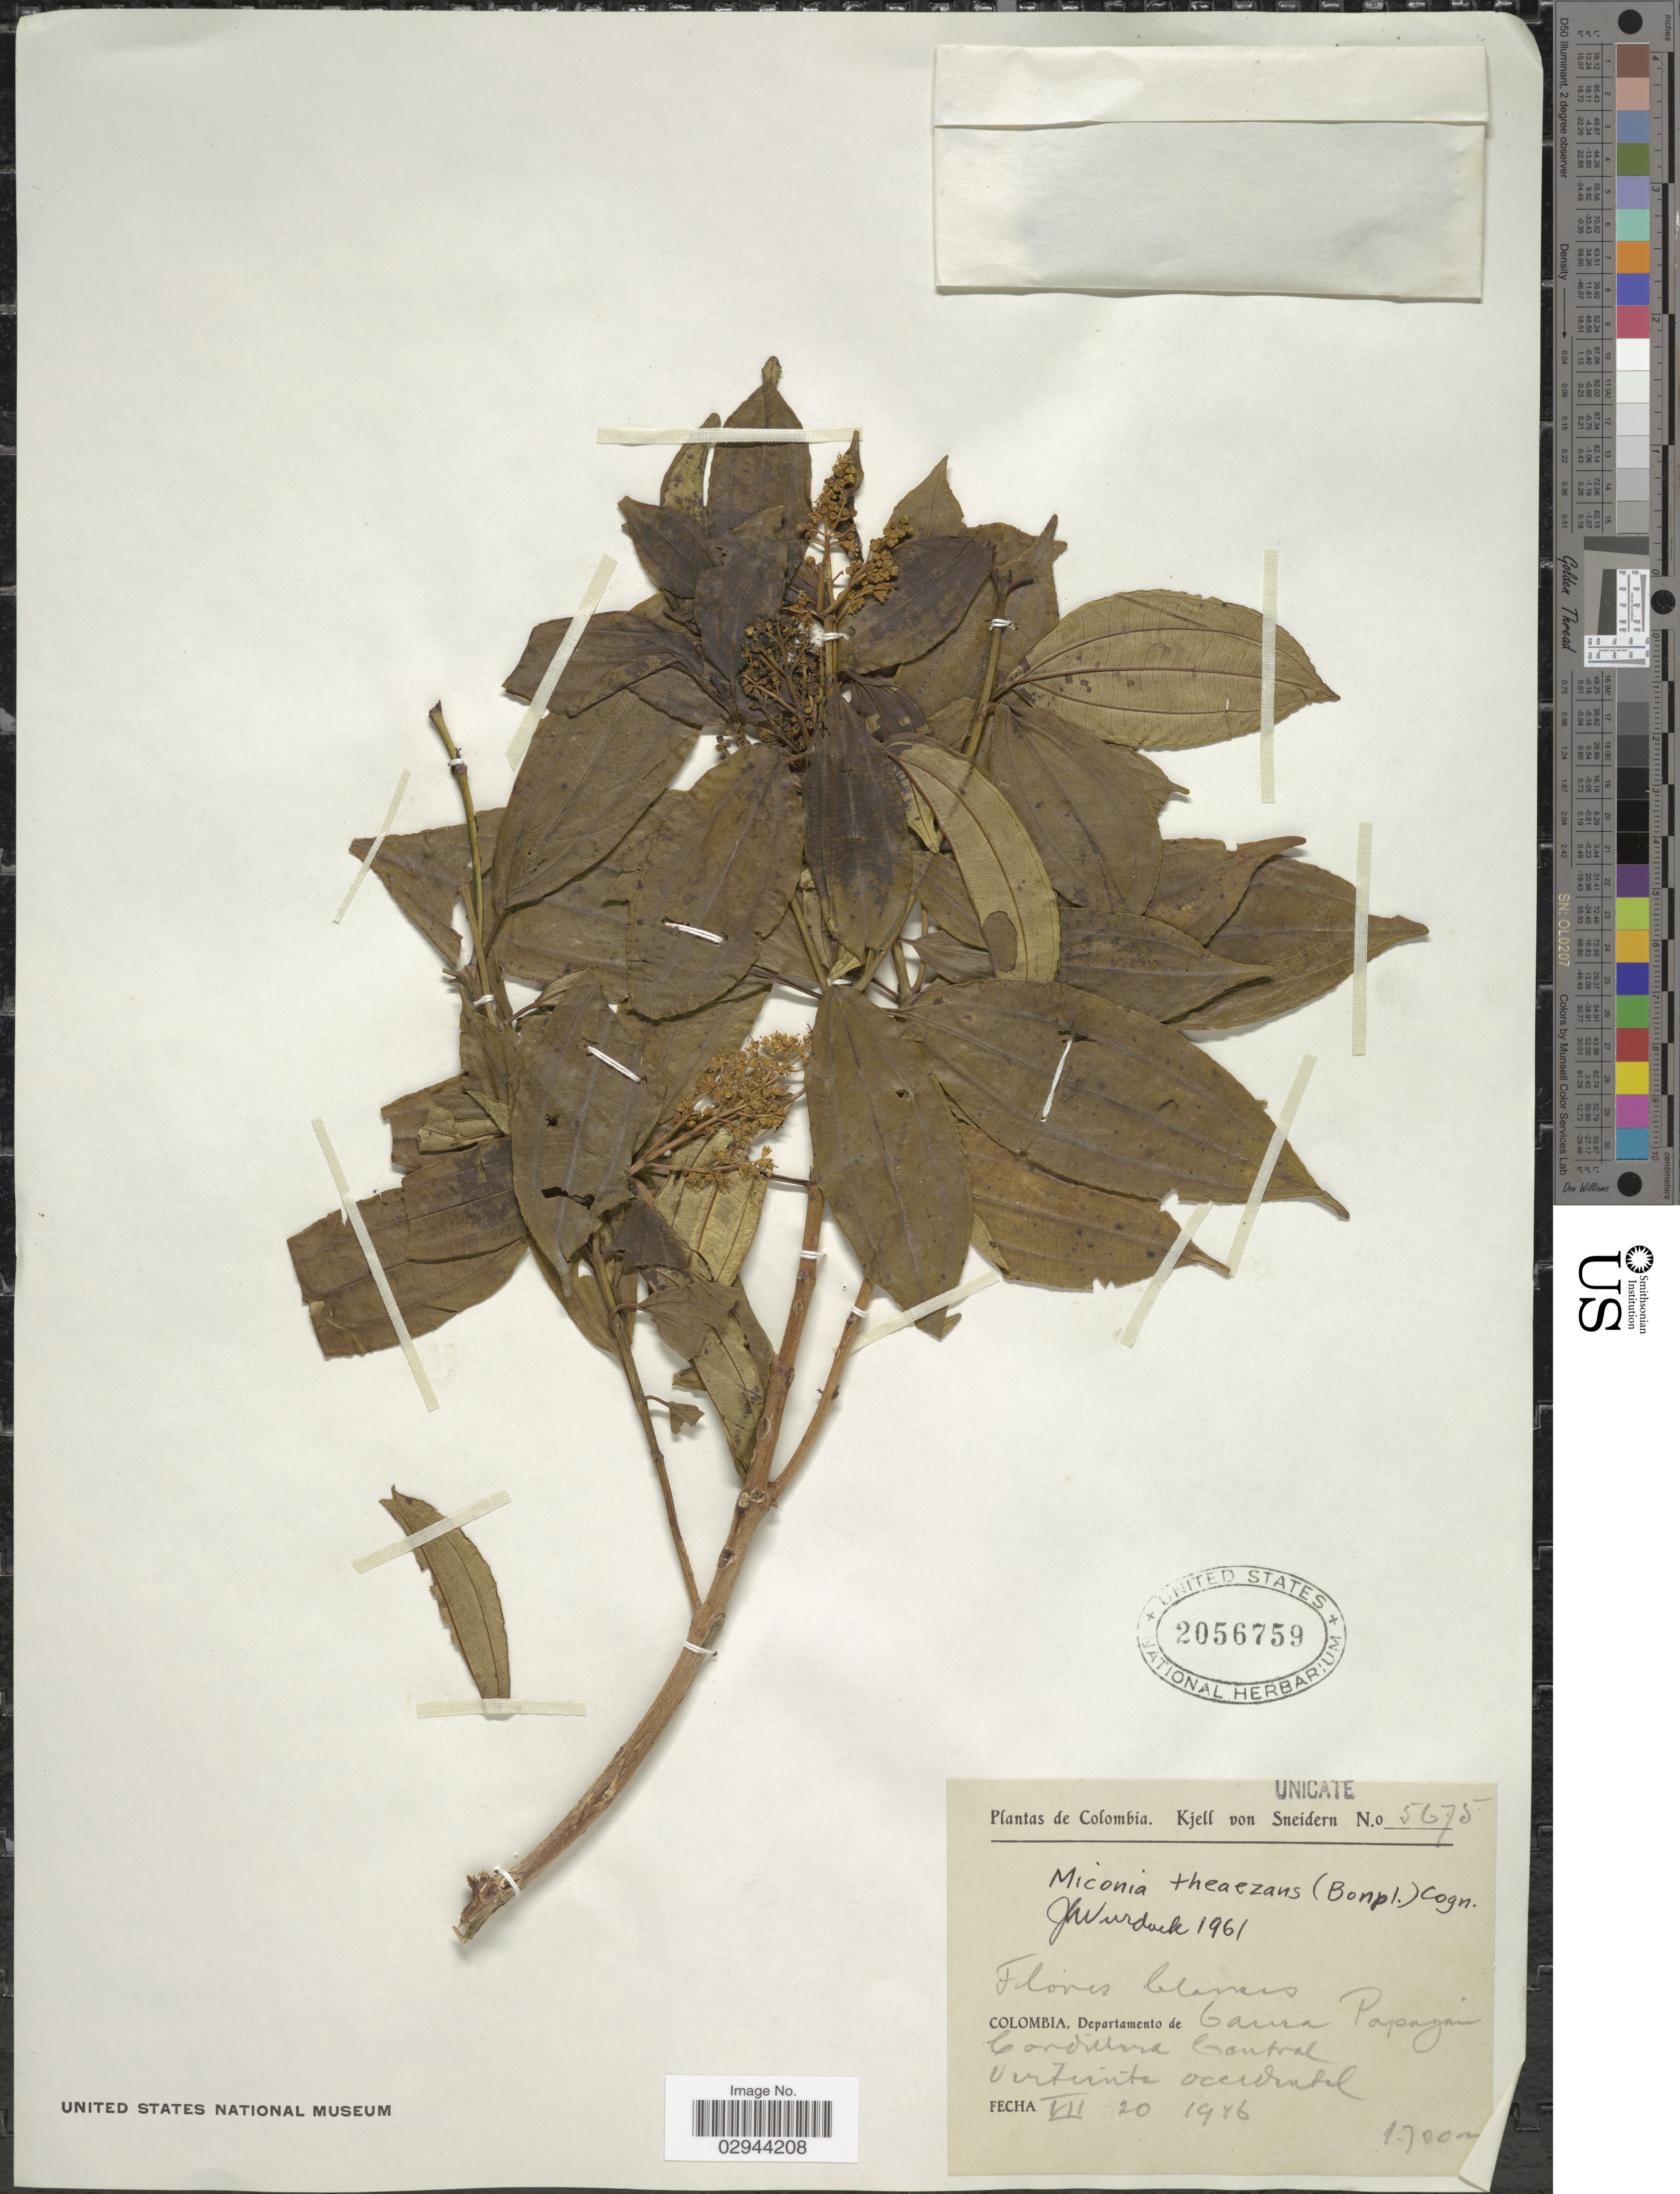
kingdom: Plantae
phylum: Tracheophyta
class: Magnoliopsida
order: Myrtales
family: Melastomataceae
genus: Miconia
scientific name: Miconia theizans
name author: (Bonpl.) Cogn.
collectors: K. von Sneidern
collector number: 5675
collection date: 1946-07-20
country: Colombia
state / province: Cauca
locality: Departamento de Cauca Popayan, Cordillera Central, Vertiente occidental.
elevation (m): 1700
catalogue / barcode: US 2056759